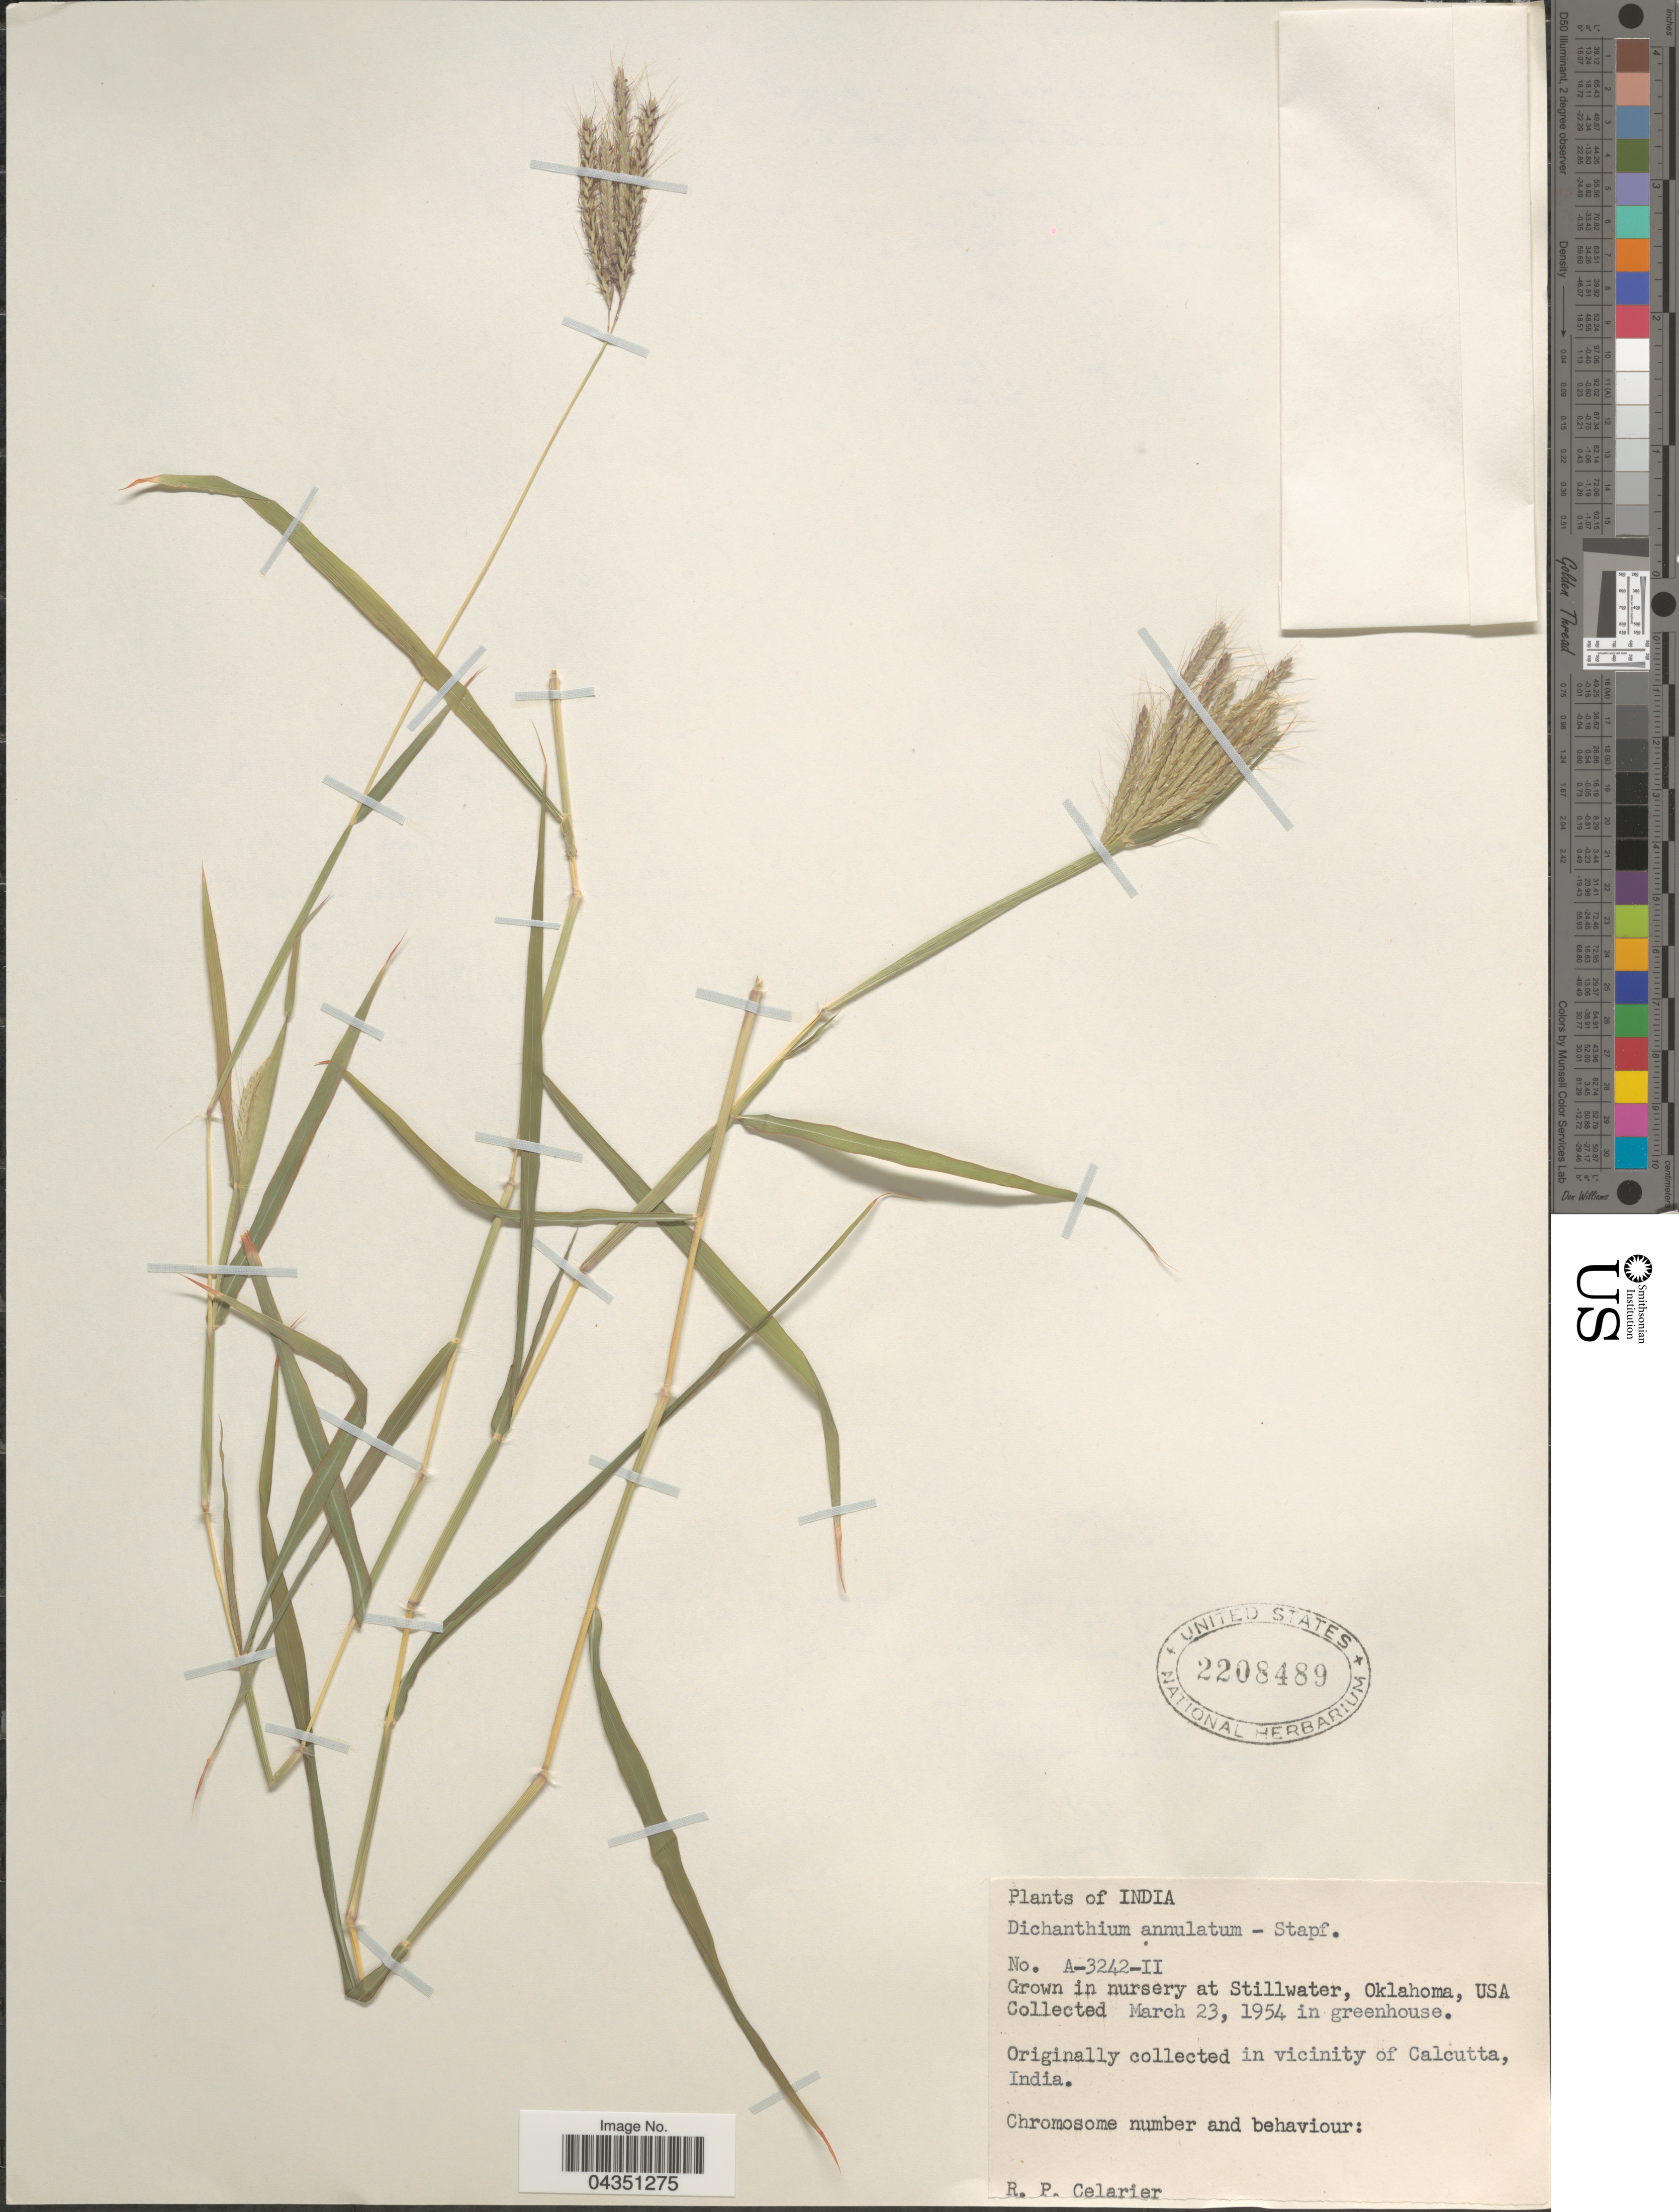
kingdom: Plantae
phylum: Tracheophyta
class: Liliopsida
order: Poales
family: Poaceae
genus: Dichanthium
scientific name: Dichanthium annulatum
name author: (Forssk.) Stapf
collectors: R. Celarier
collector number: A-3242-II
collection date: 1954-03-23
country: United States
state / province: Oklahoma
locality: In nursery at Stillwater.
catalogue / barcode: US 2208489